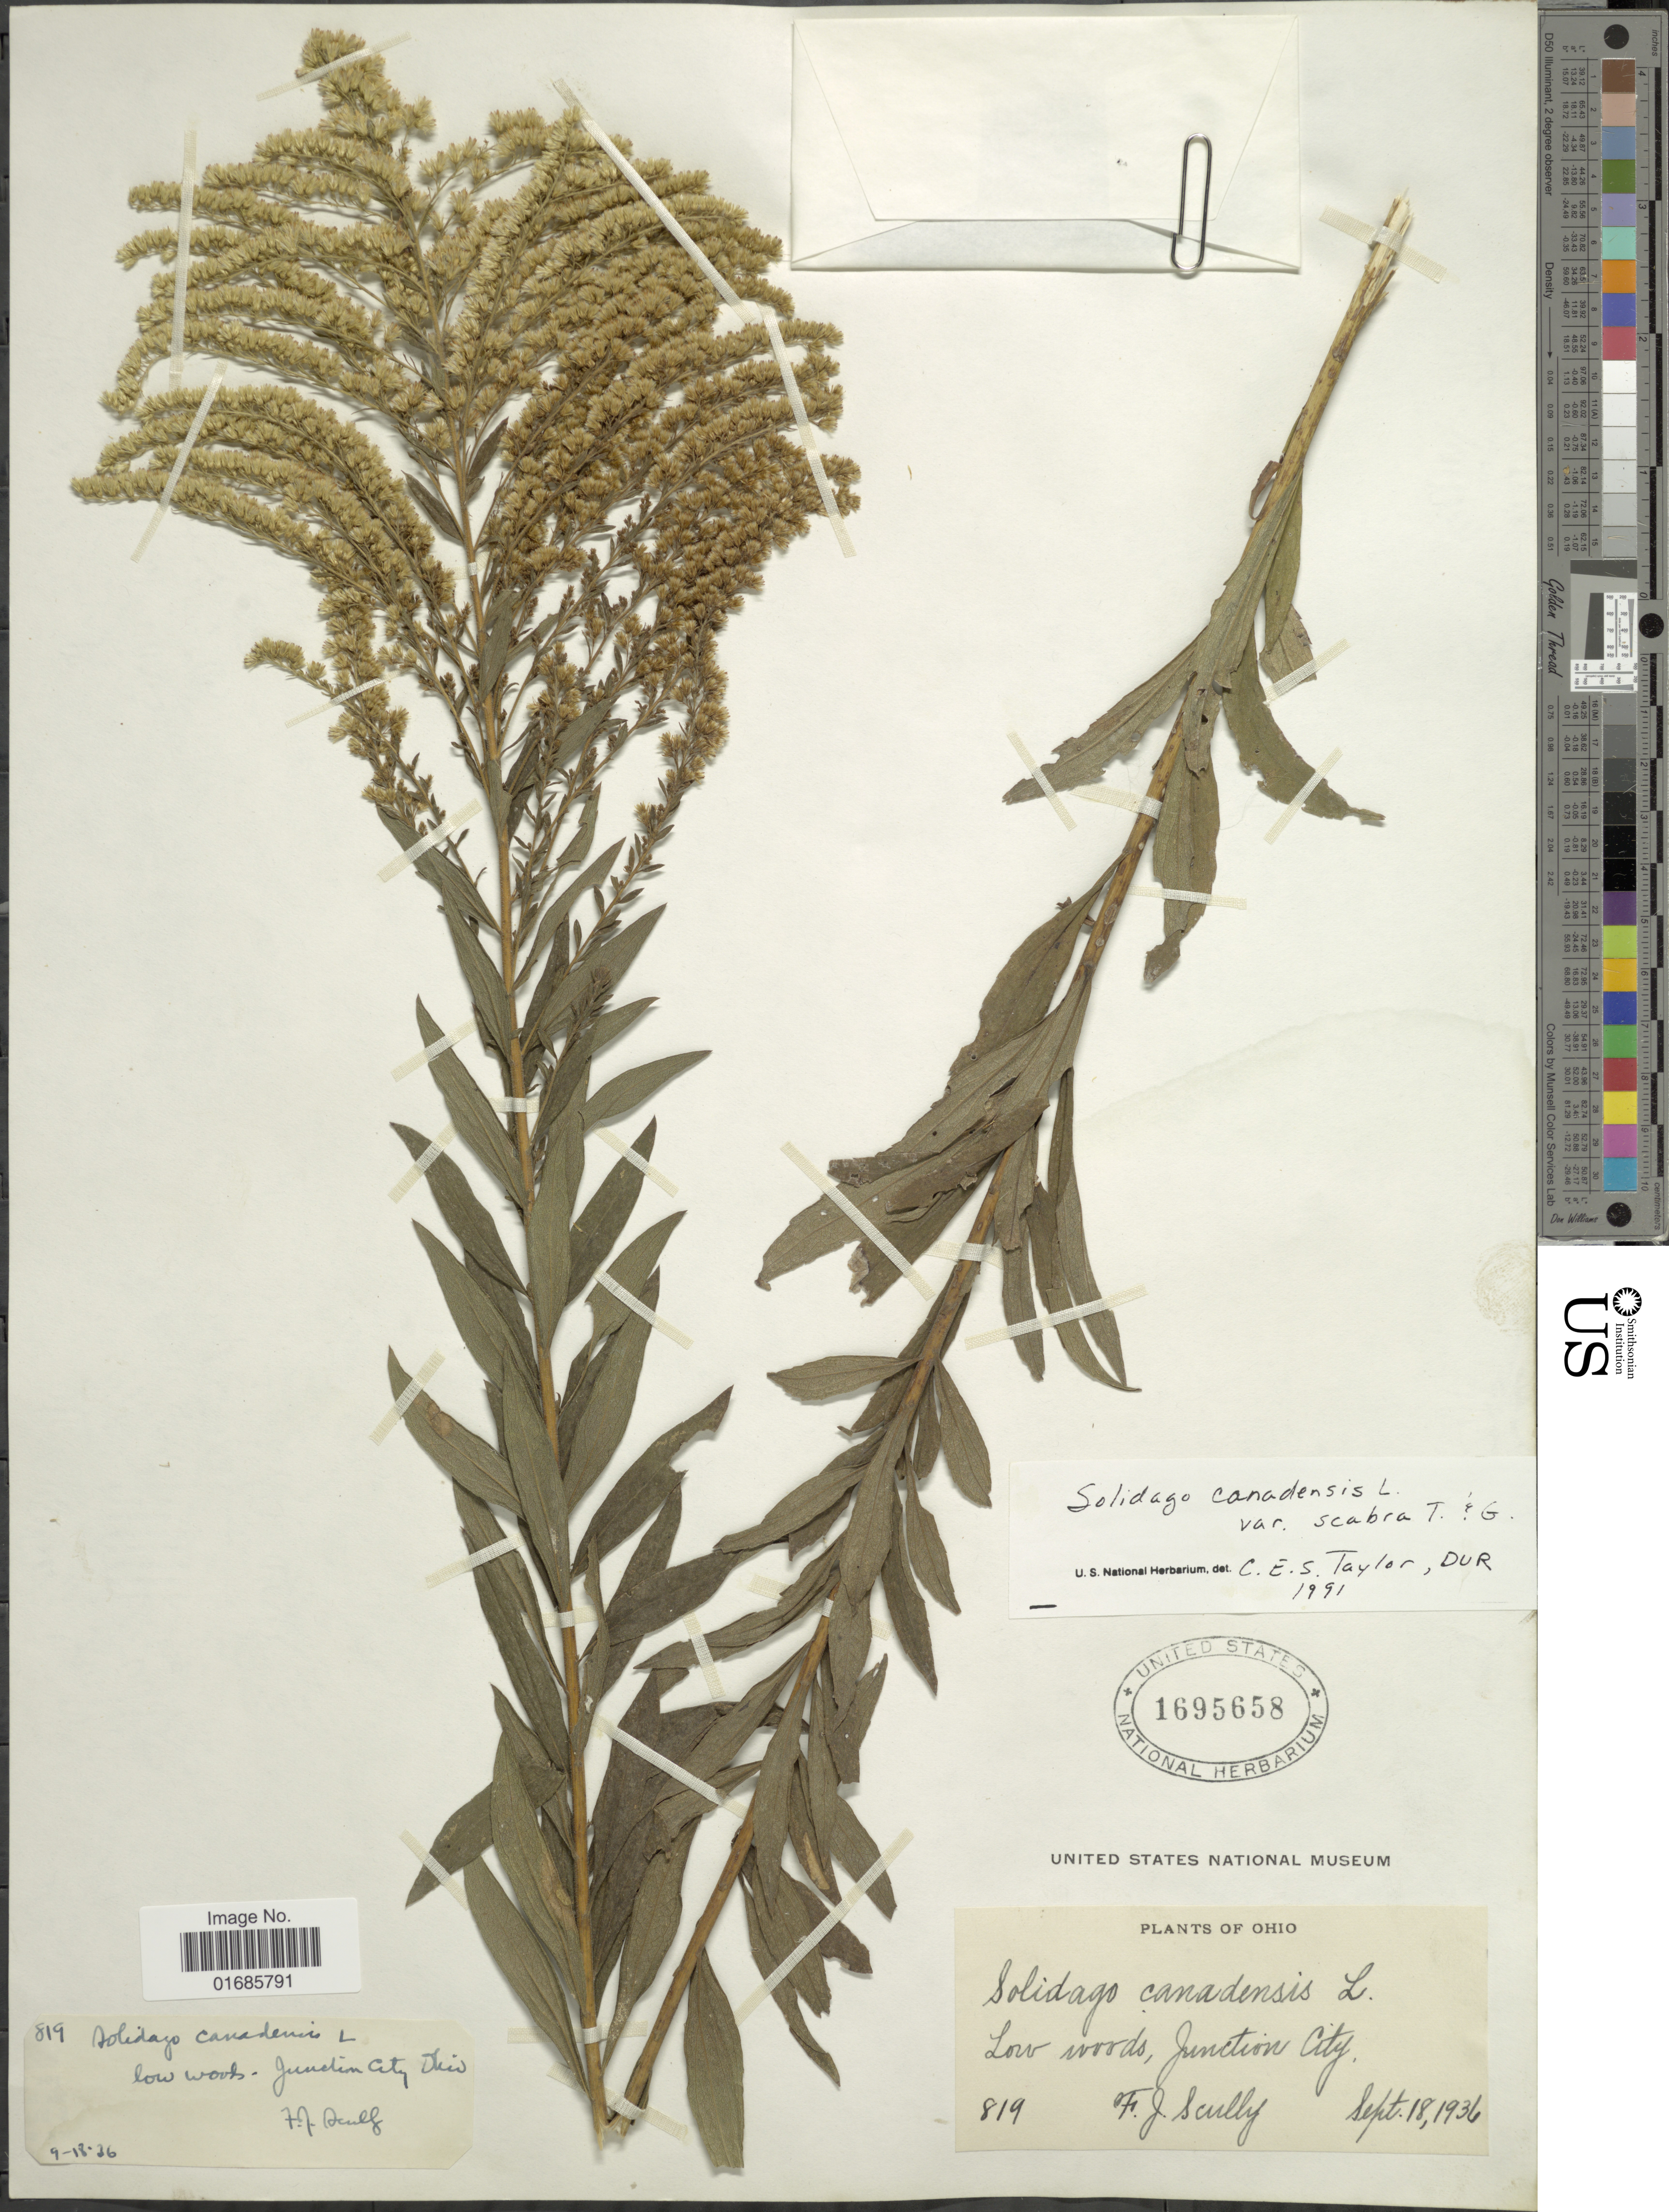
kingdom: Plantae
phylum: Tracheophyta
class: Magnoliopsida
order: Asterales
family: Asteraceae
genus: Solidago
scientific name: Solidago canadensis var. scabra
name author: (Muhl. ex Willd.) Torr. & A. Gray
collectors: F. Scully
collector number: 849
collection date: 1936-09-18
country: United States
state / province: Ohio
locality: Low woods, Junction City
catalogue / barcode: US 1695658